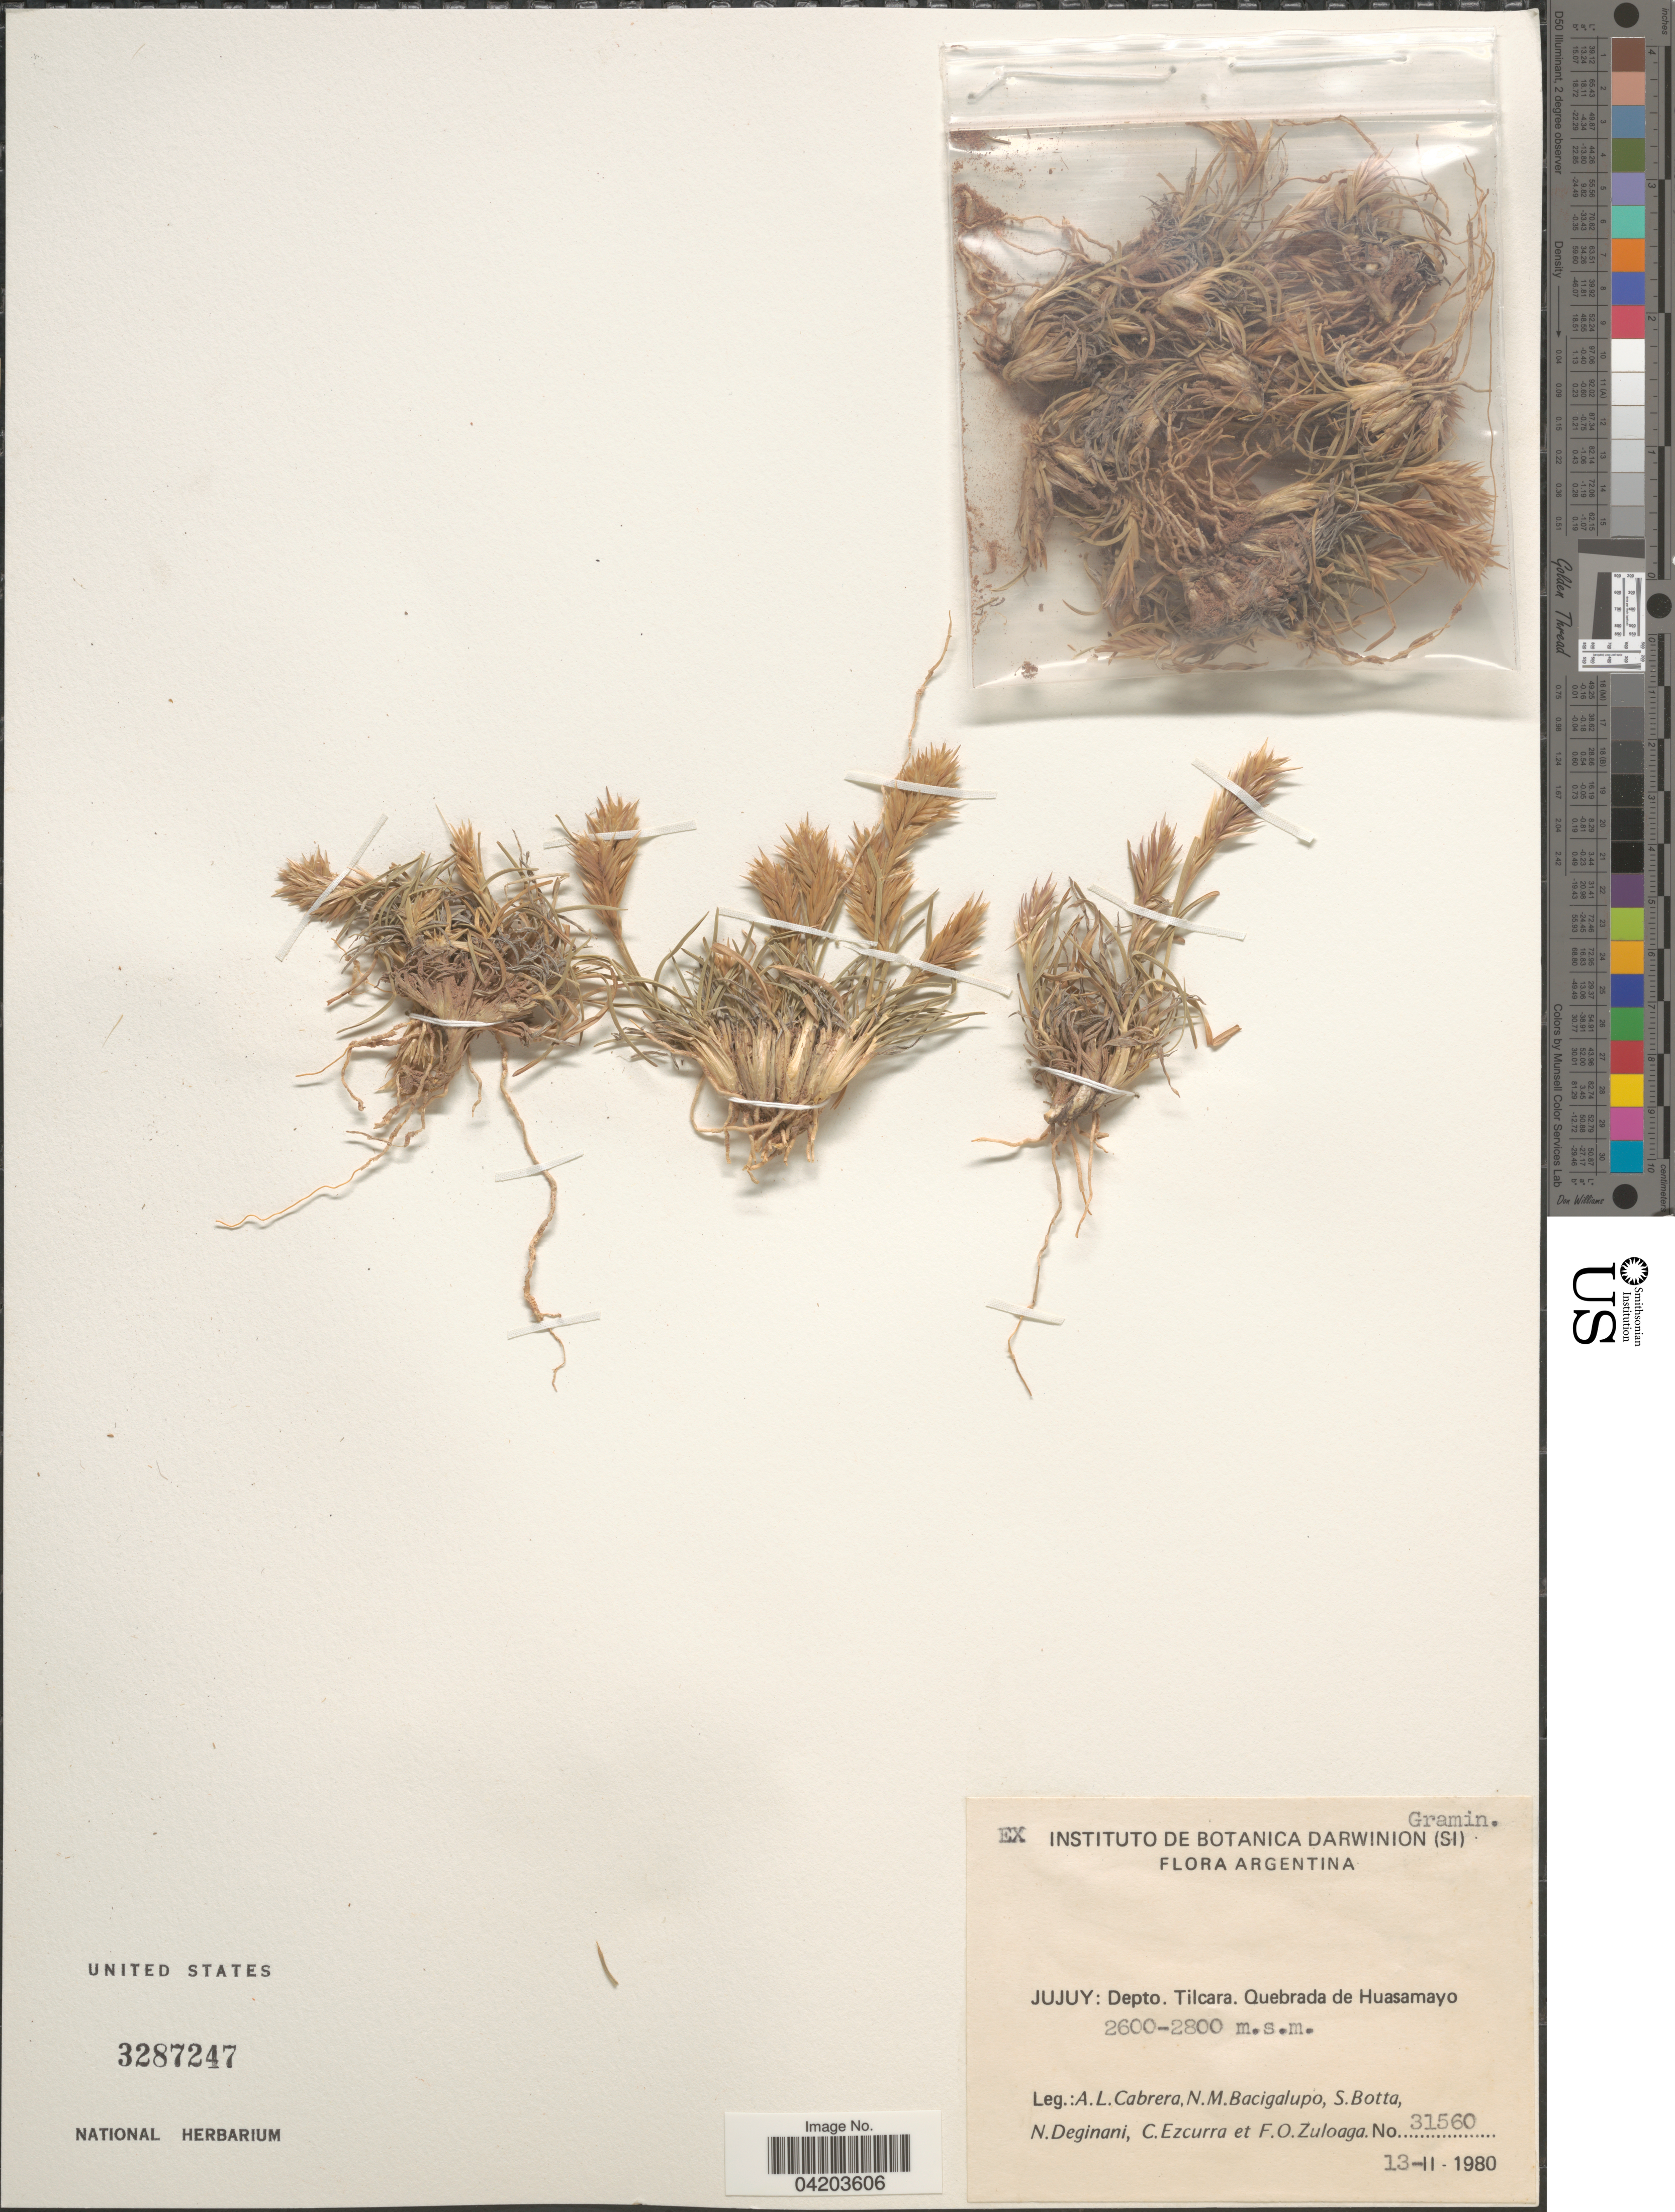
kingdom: Plantae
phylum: Tracheophyta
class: Liliopsida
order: Poales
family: Poaceae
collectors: A. L. Cabrera, N. M. Bacigalupo, S. Botta, N. Deginani & et al.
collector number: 31560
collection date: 1980-02-13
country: Argentina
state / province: Jujuy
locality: Depto. Tilcara. Quebrada de Huasamayo.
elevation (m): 2600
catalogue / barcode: US 3287247